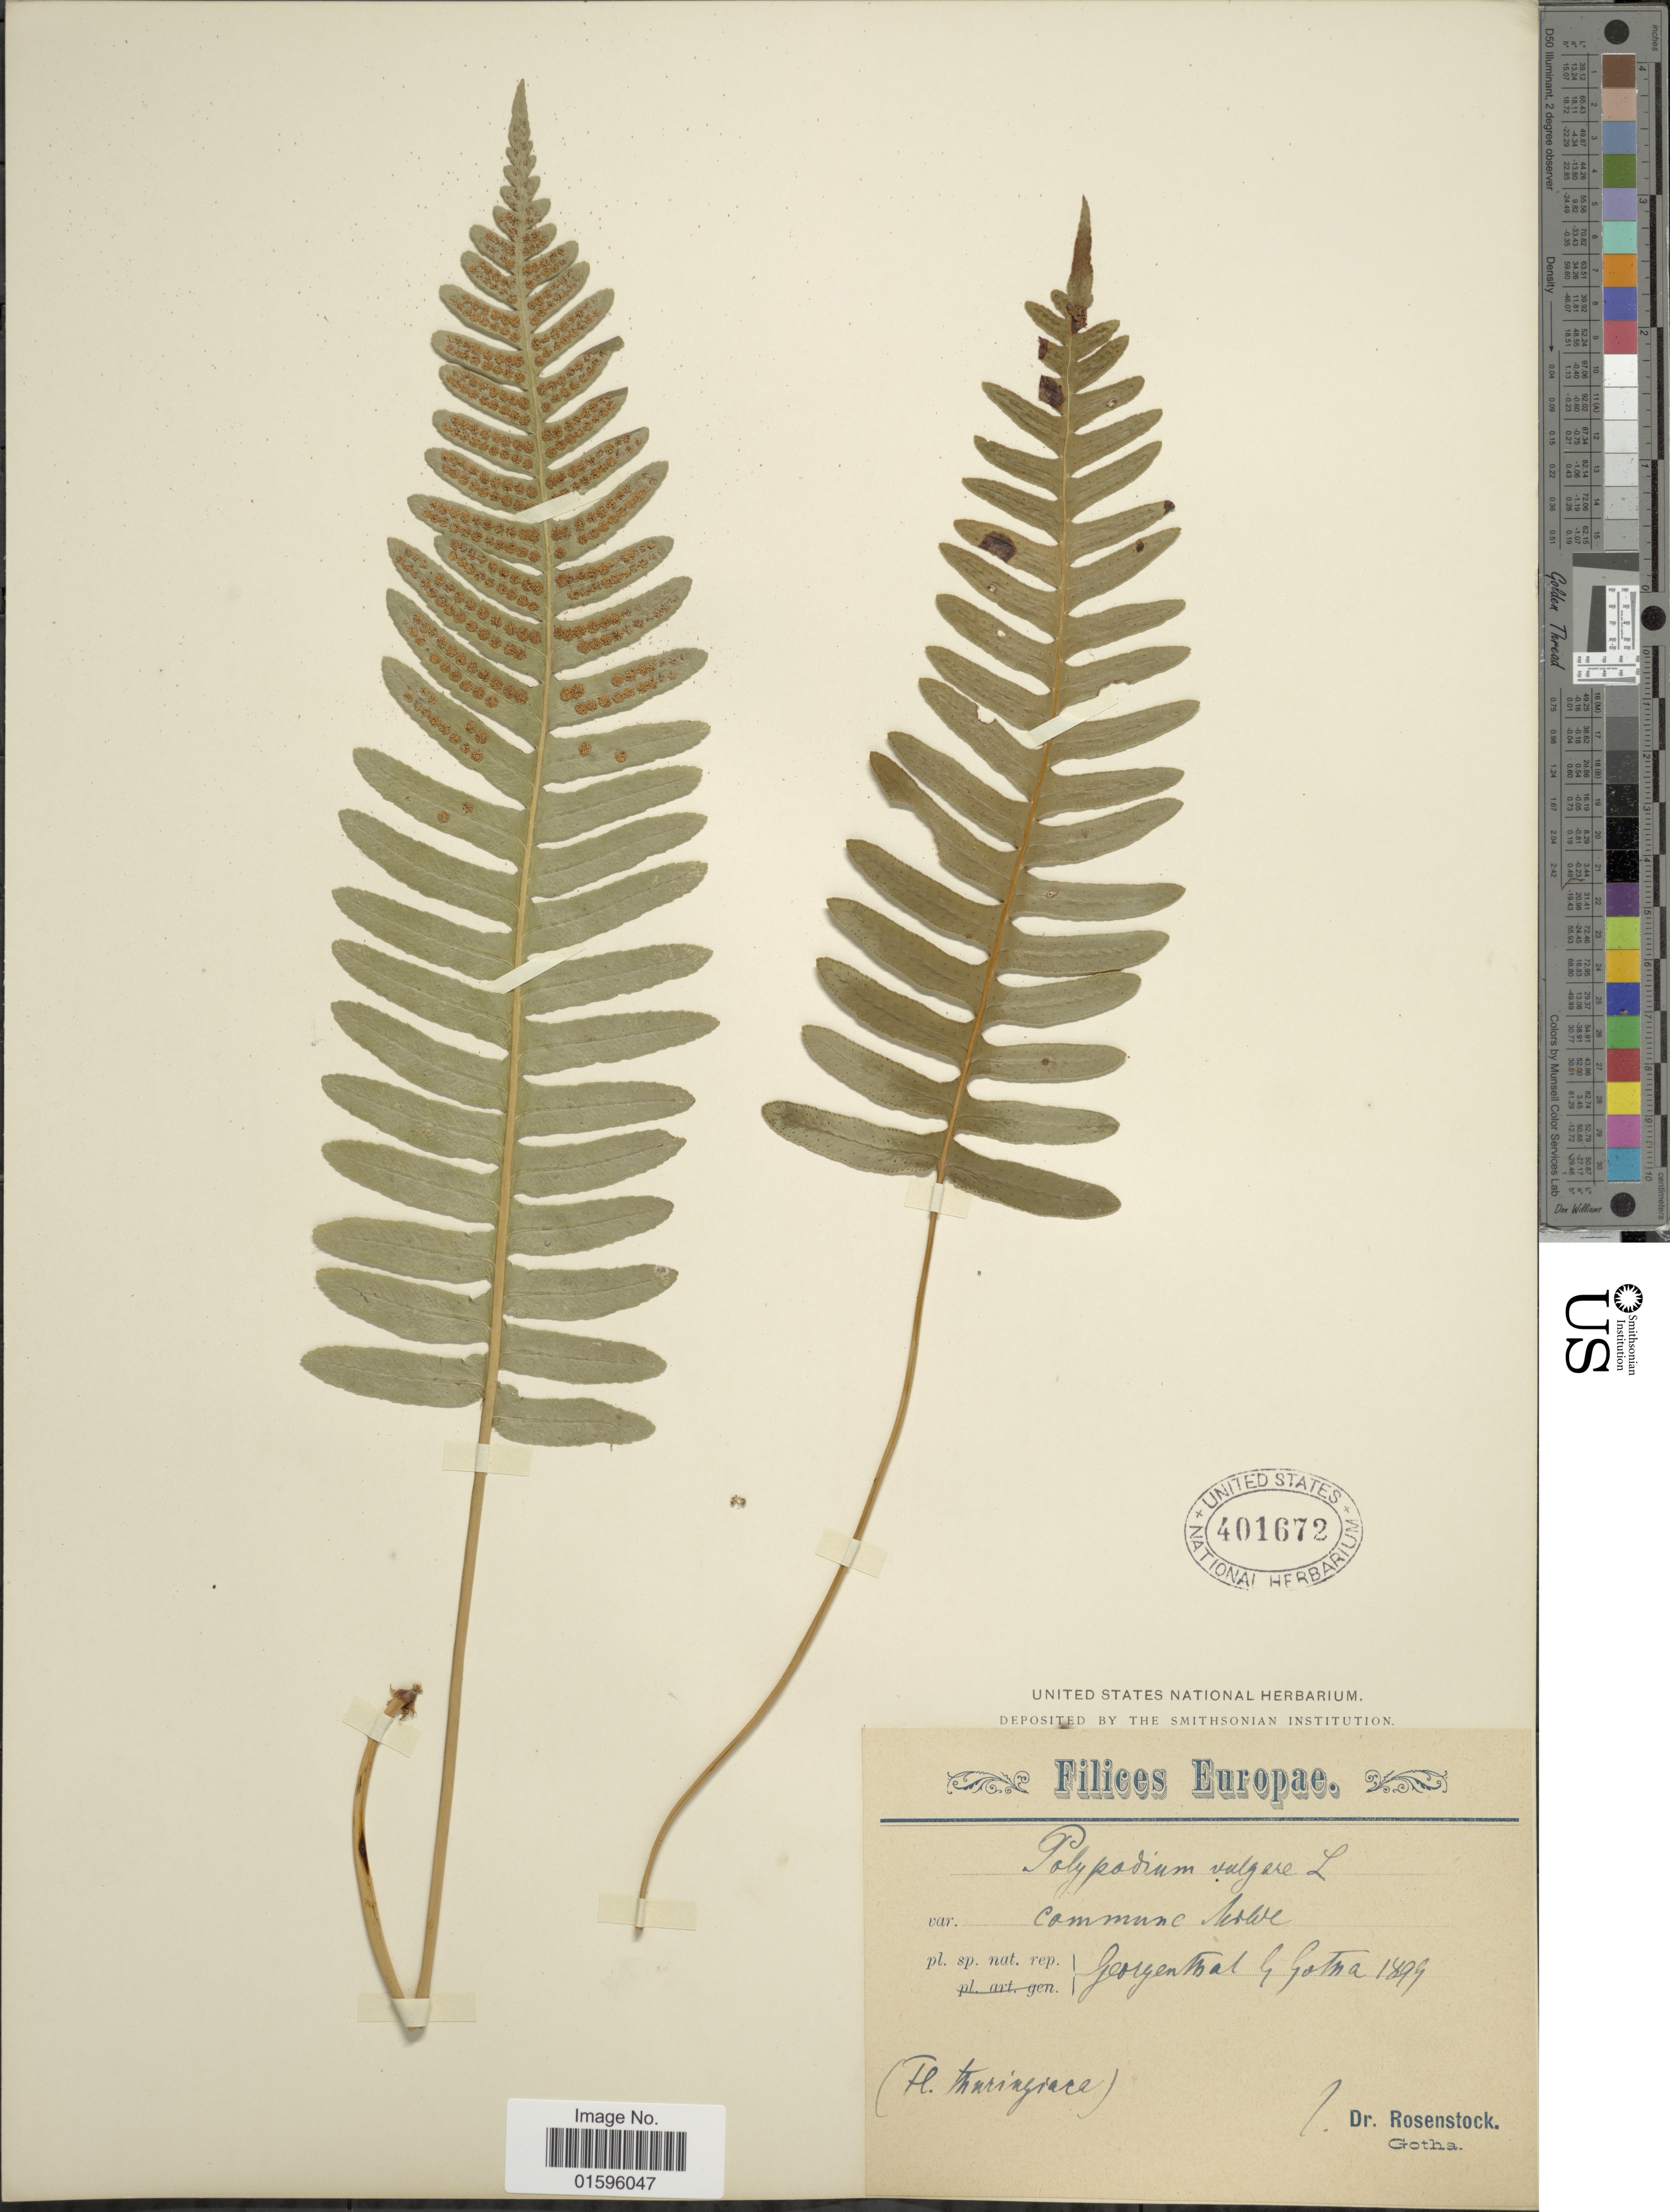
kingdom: Plantae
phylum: Tracheophyta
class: Polypodiopsida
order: Polypodiales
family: Polypodiaceae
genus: Polypodium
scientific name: Polypodium vulgare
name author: L.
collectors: -- Rosenstock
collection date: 1899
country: Germany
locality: Europae, Georgenthal G Gotha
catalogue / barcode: US 401672